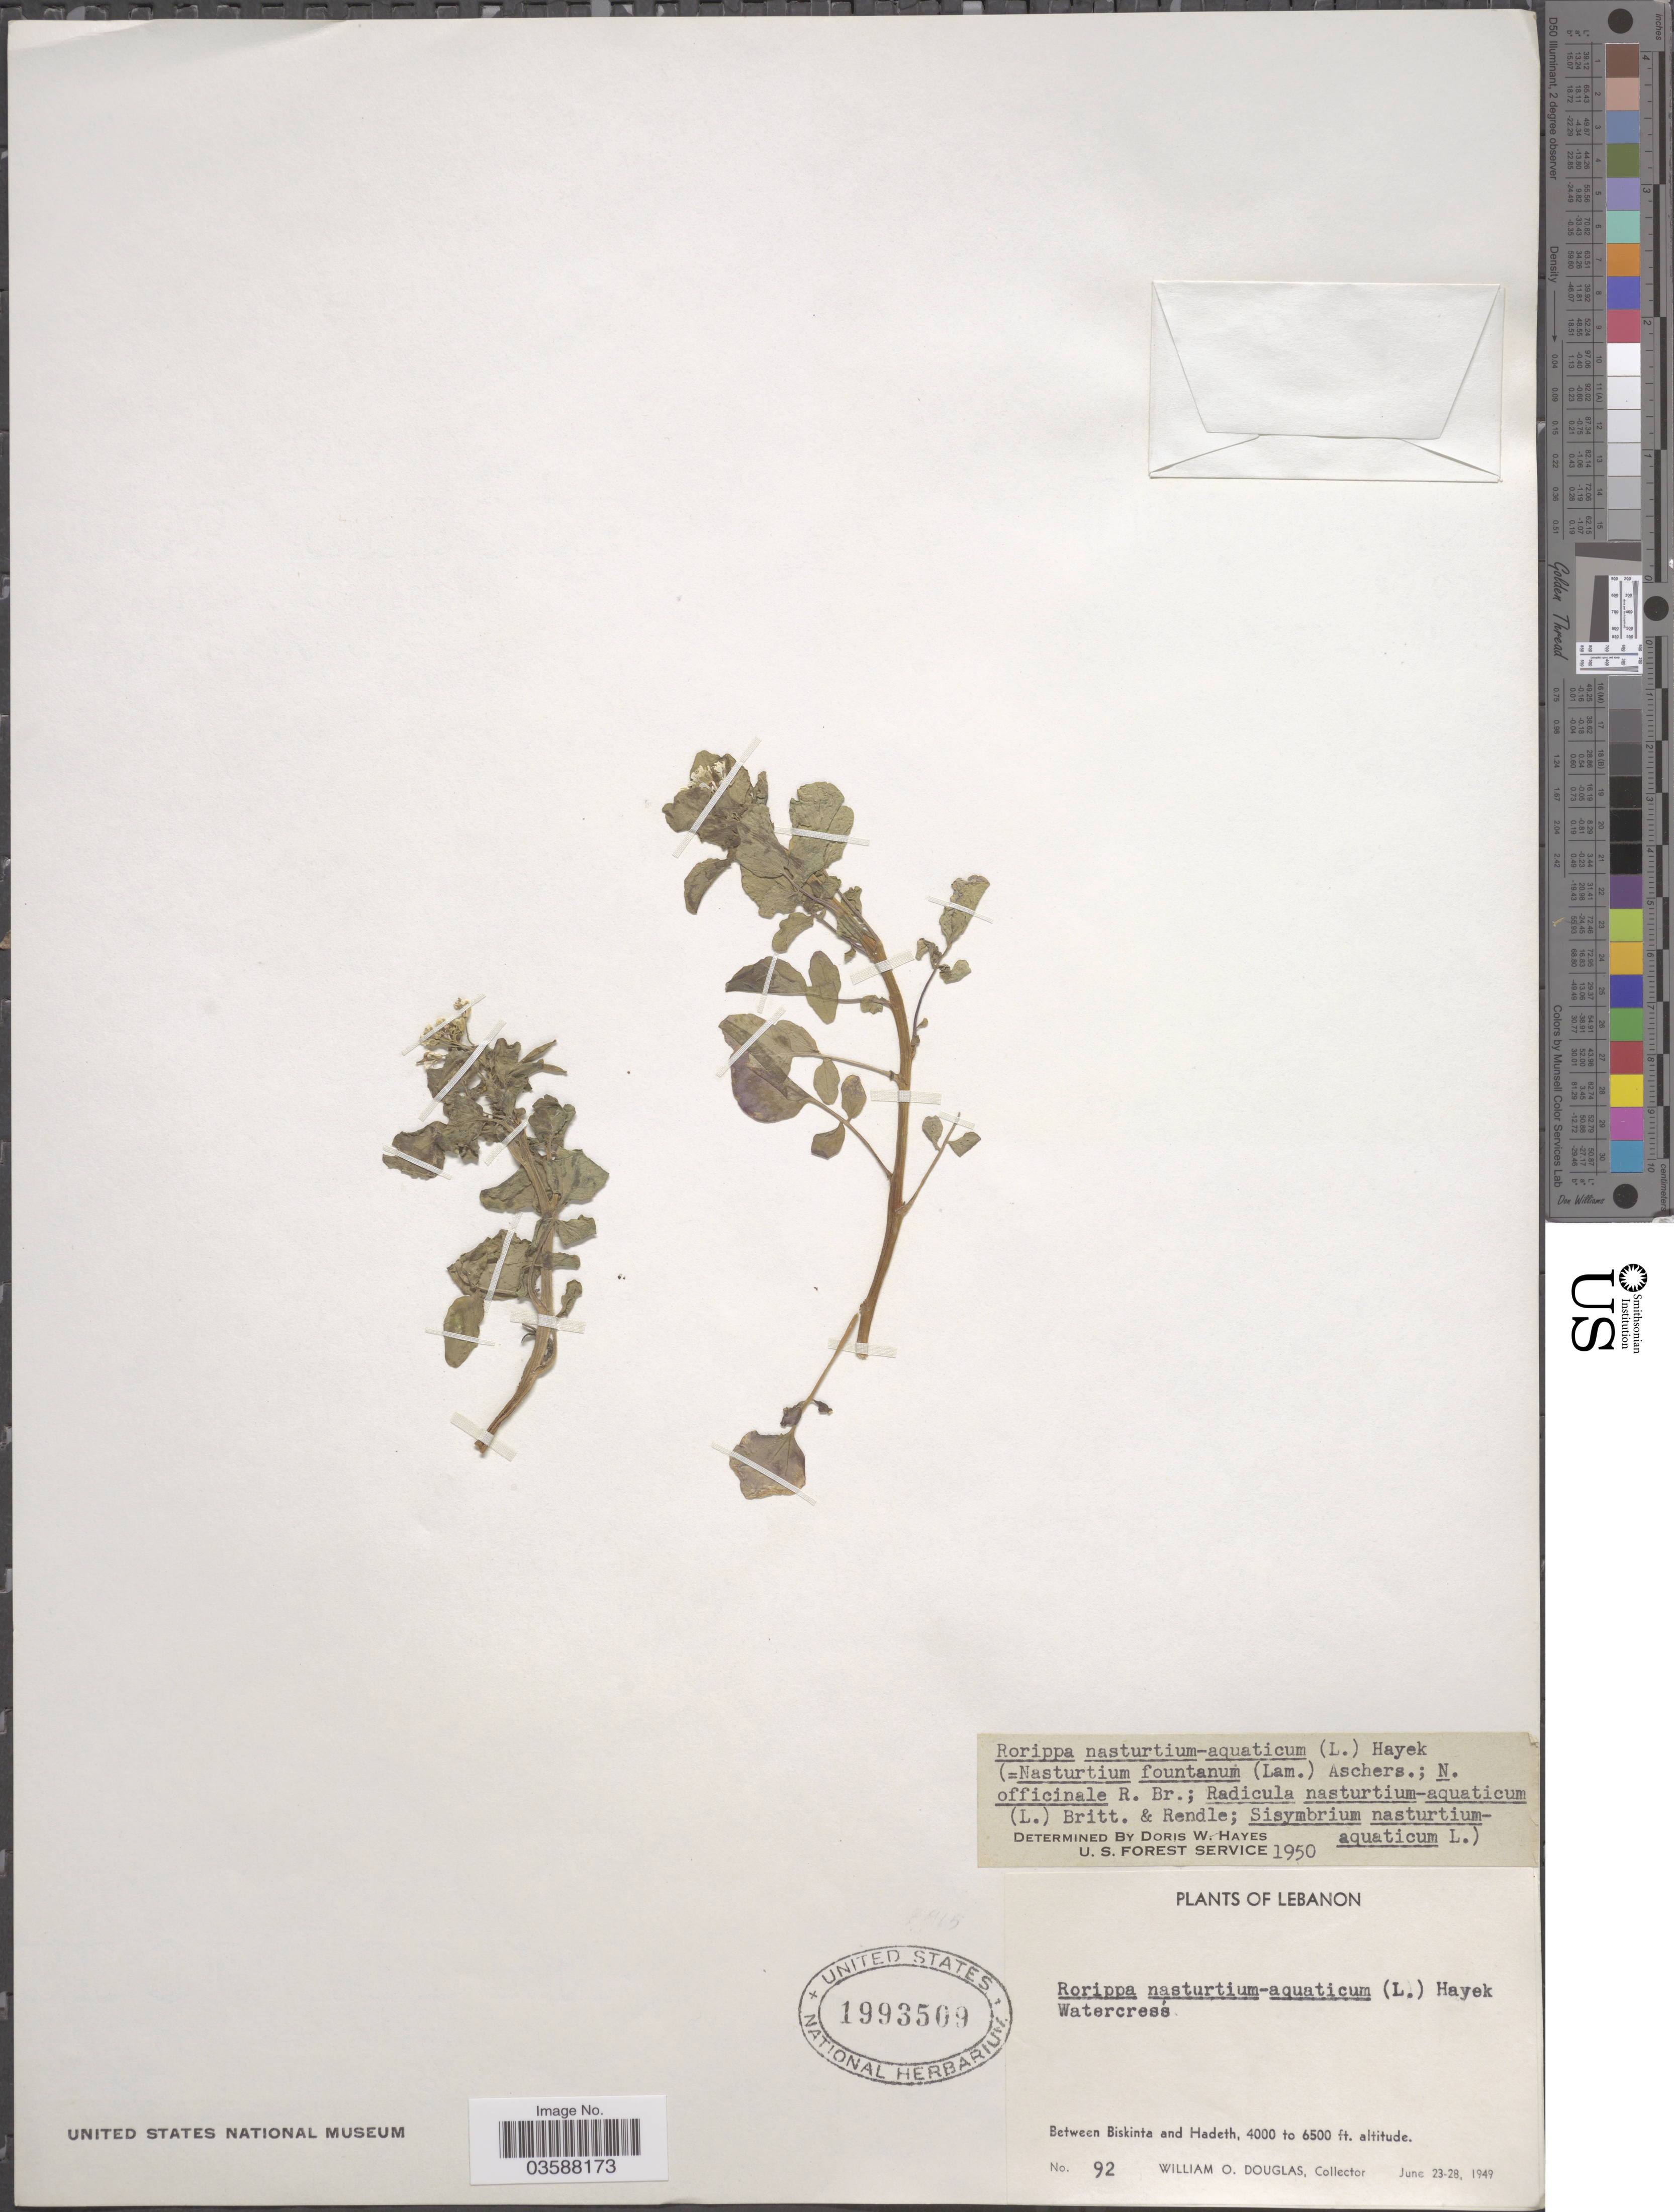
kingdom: Plantae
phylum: Tracheophyta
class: Magnoliopsida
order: Brassicales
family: Brassicaceae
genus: Nasturtium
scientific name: Nasturtium officinale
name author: R. Br.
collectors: W. Douglas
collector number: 92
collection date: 1949-06-23/1949-06-28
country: Lebanon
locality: Between Biskinta and Hadeth.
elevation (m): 1219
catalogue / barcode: US 1993509